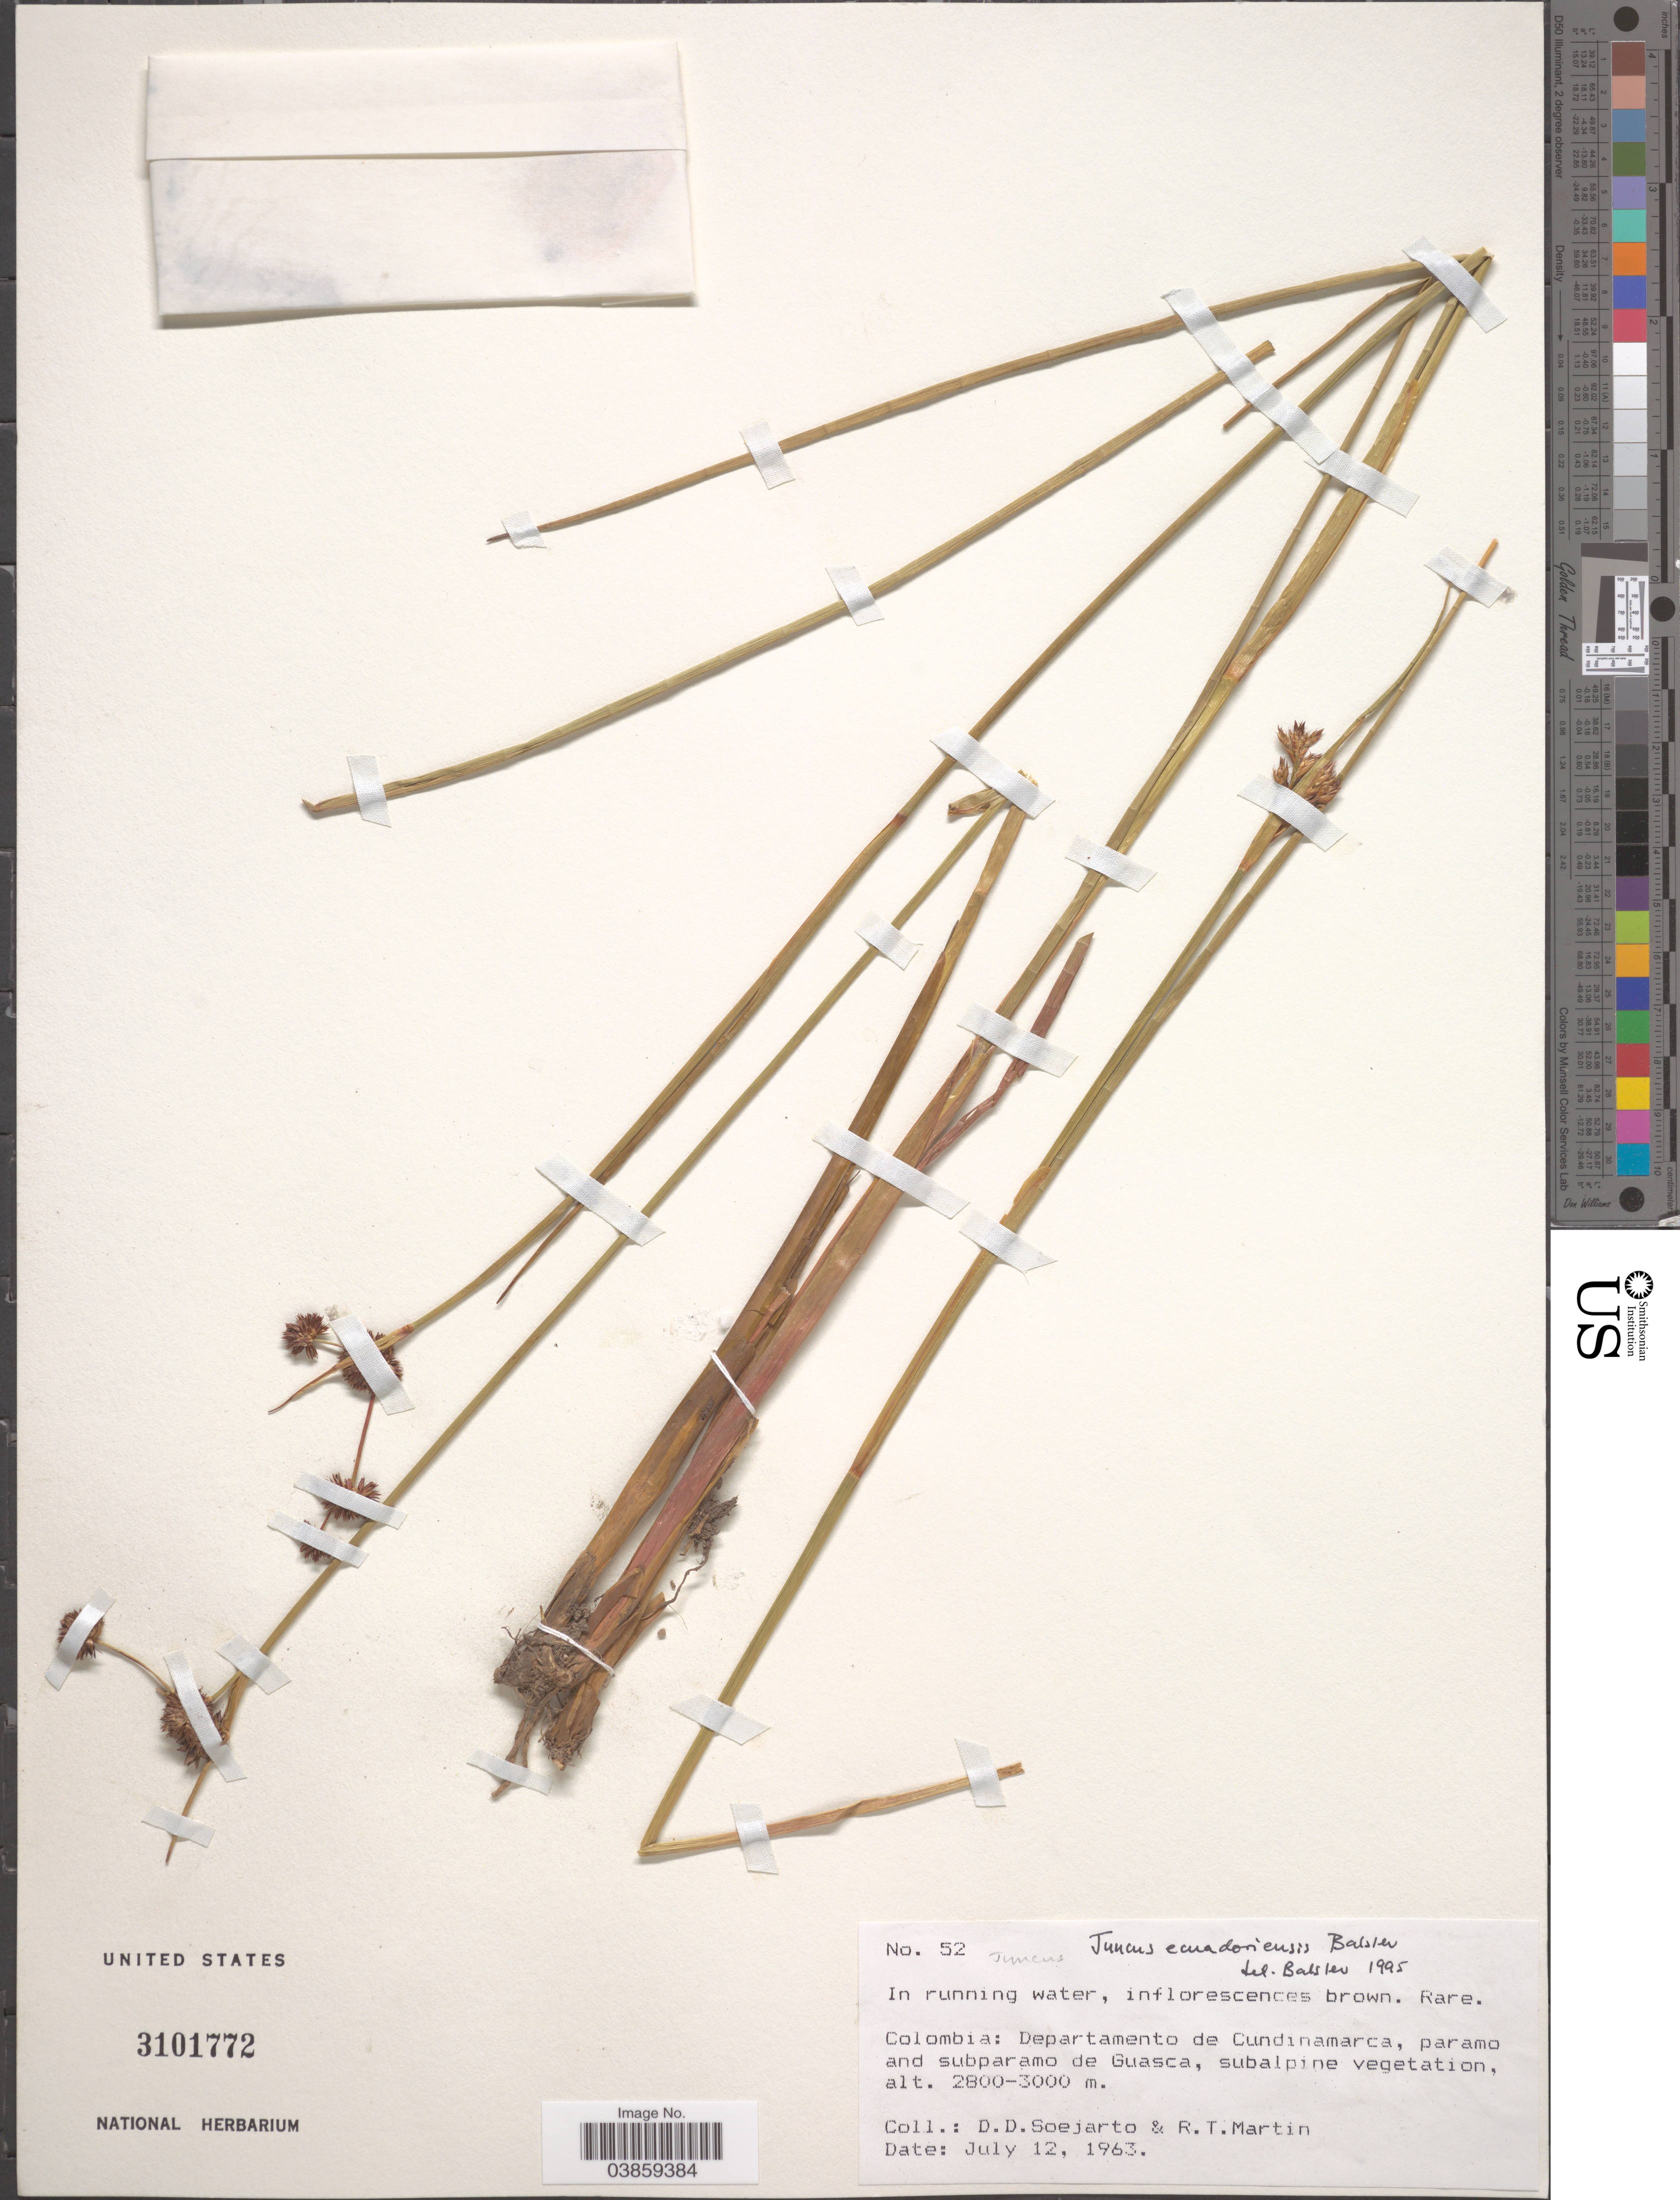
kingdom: Plantae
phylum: Tracheophyta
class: Liliopsida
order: Poales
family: Juncaceae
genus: Juncus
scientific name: Juncus ecuadoriensis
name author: Balslev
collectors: R. T. Martin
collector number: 52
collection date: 1963-07-12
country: Colombia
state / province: Cundinamarca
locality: Departamento de Cundinamarca, paramo and subparamo de Guasca.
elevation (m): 2800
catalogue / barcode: US 3101772